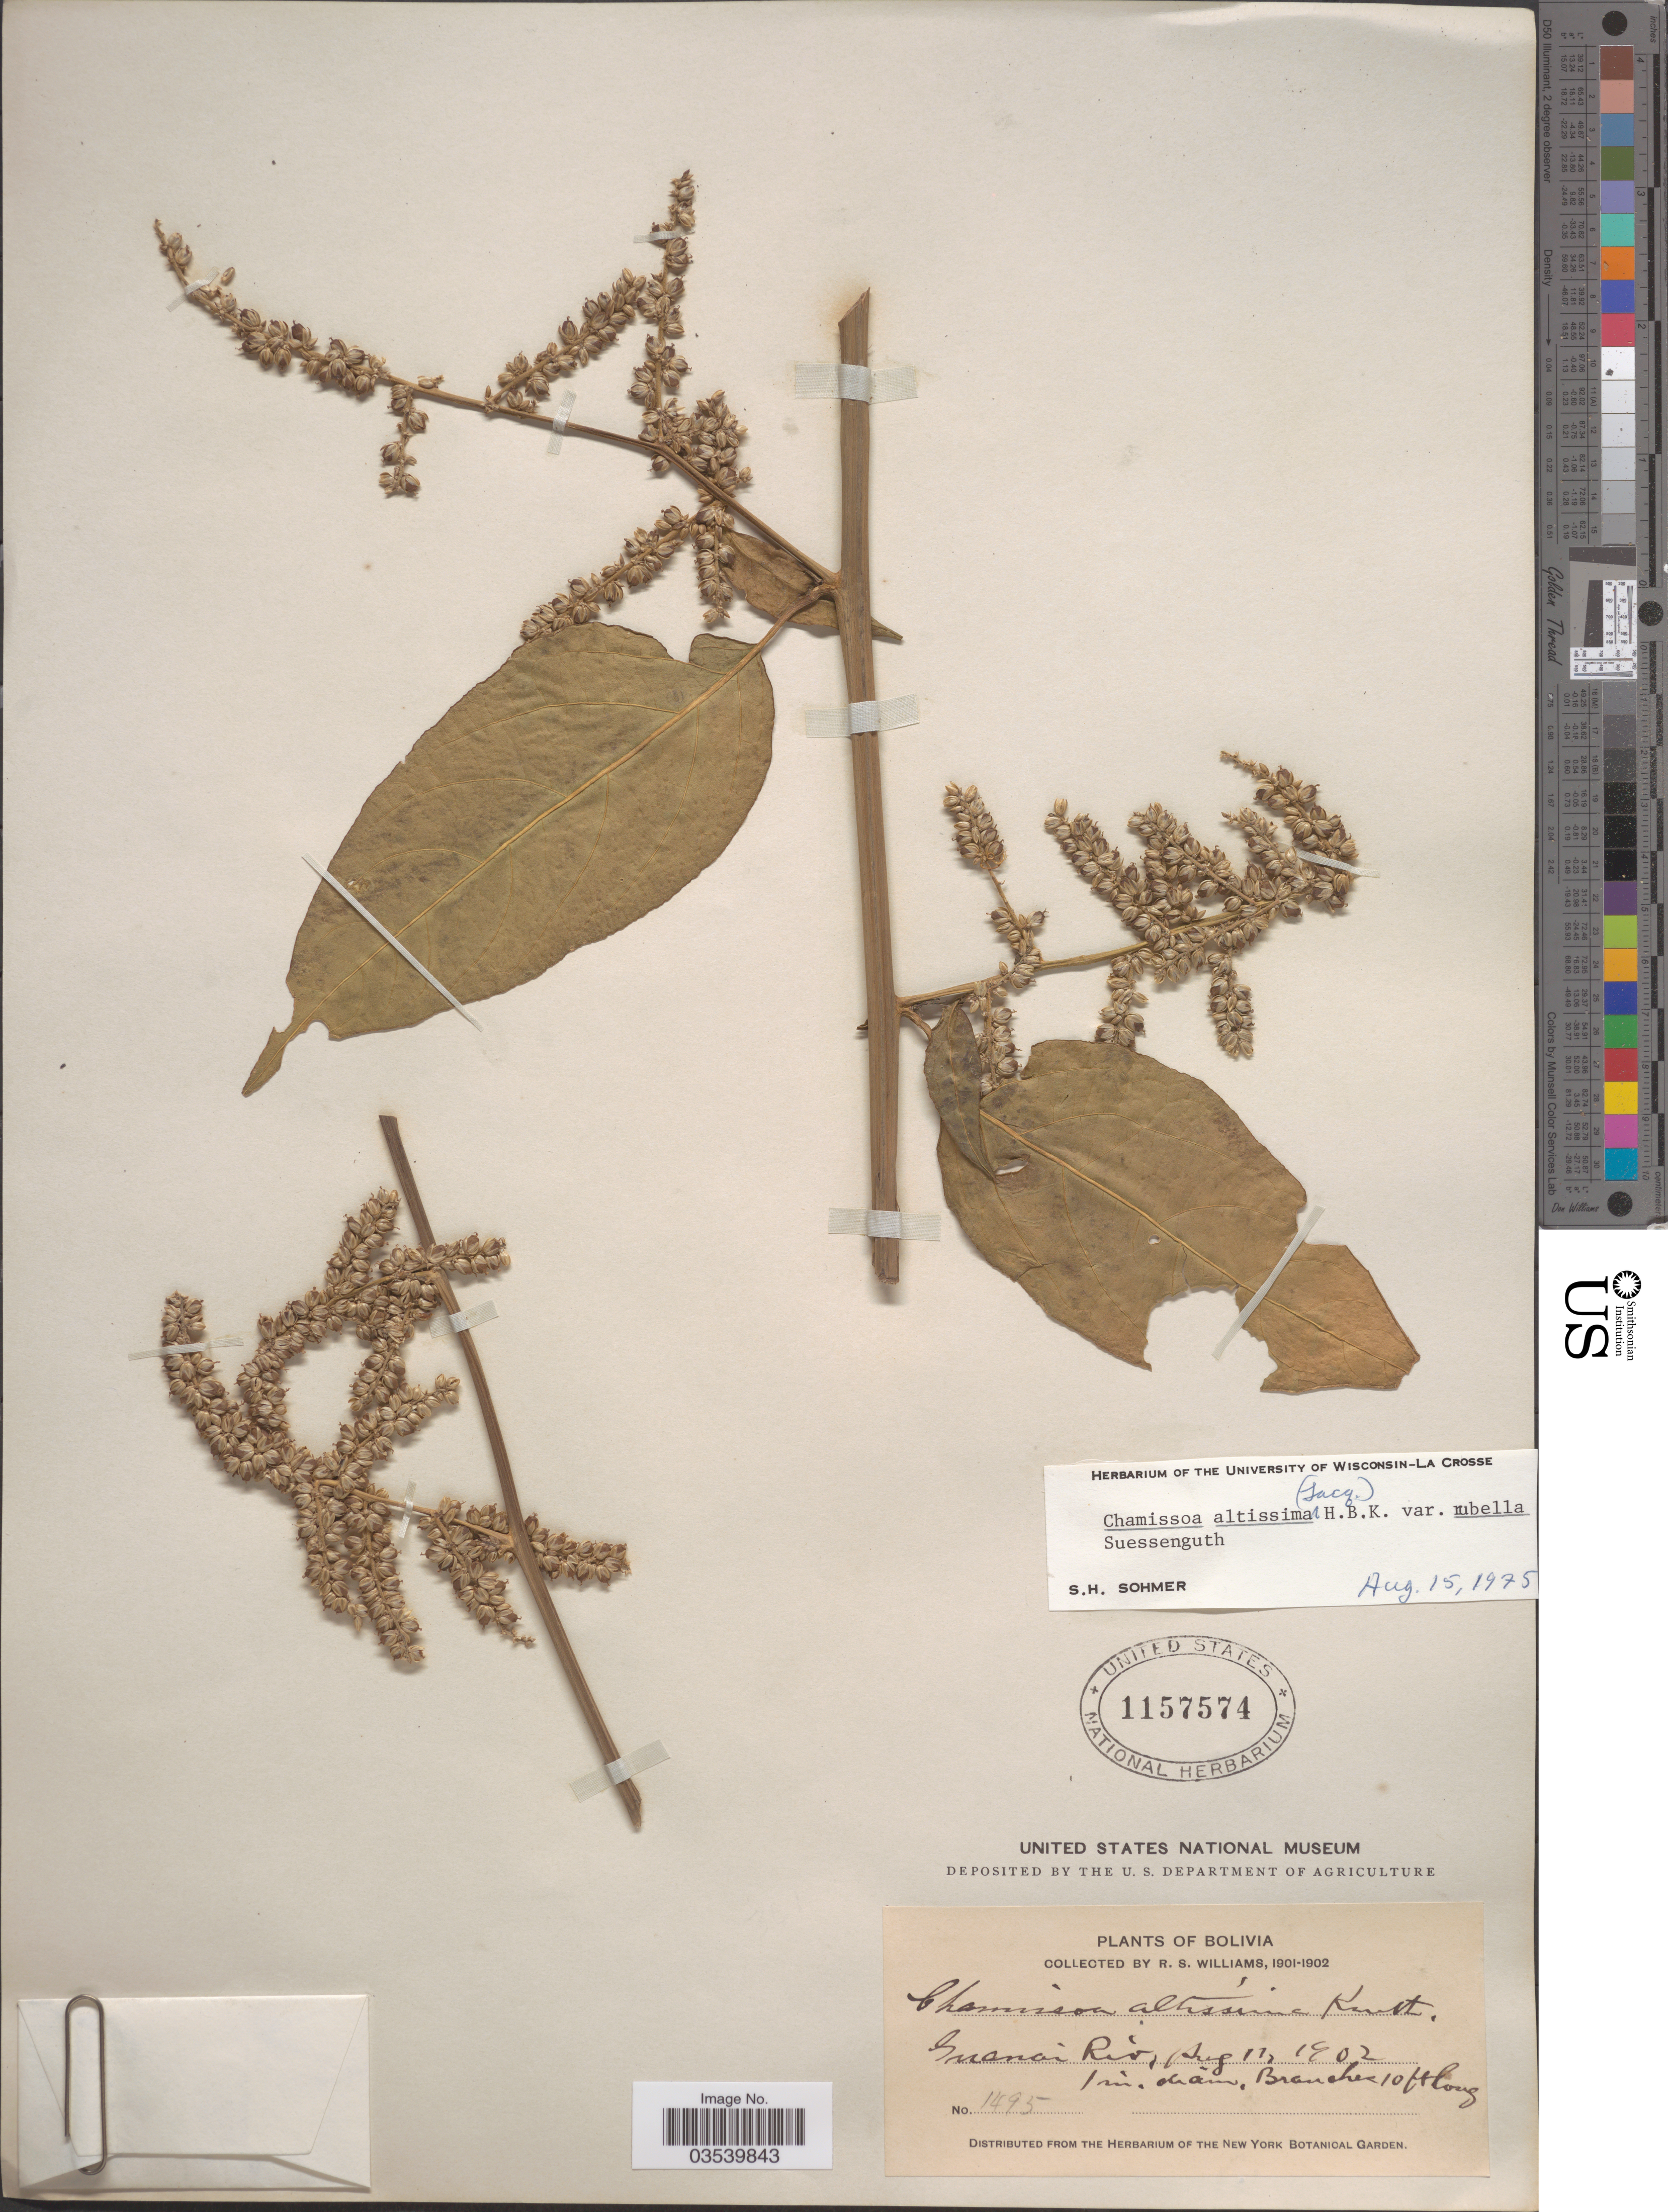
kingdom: Plantae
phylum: Tracheophyta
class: Magnoliopsida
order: Caryophyllales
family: Amaranthaceae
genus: Chamissoa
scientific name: Chamissoa altissima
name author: (Jacq.) Kunth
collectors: R. S. Williams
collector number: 1495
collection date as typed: Aug. 11, 1901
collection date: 1902-08-11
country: Bolivia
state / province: La Paz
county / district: Franz Tamayo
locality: Rio Guanay (vicinity of Inglis-Inglis)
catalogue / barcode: US 1157574